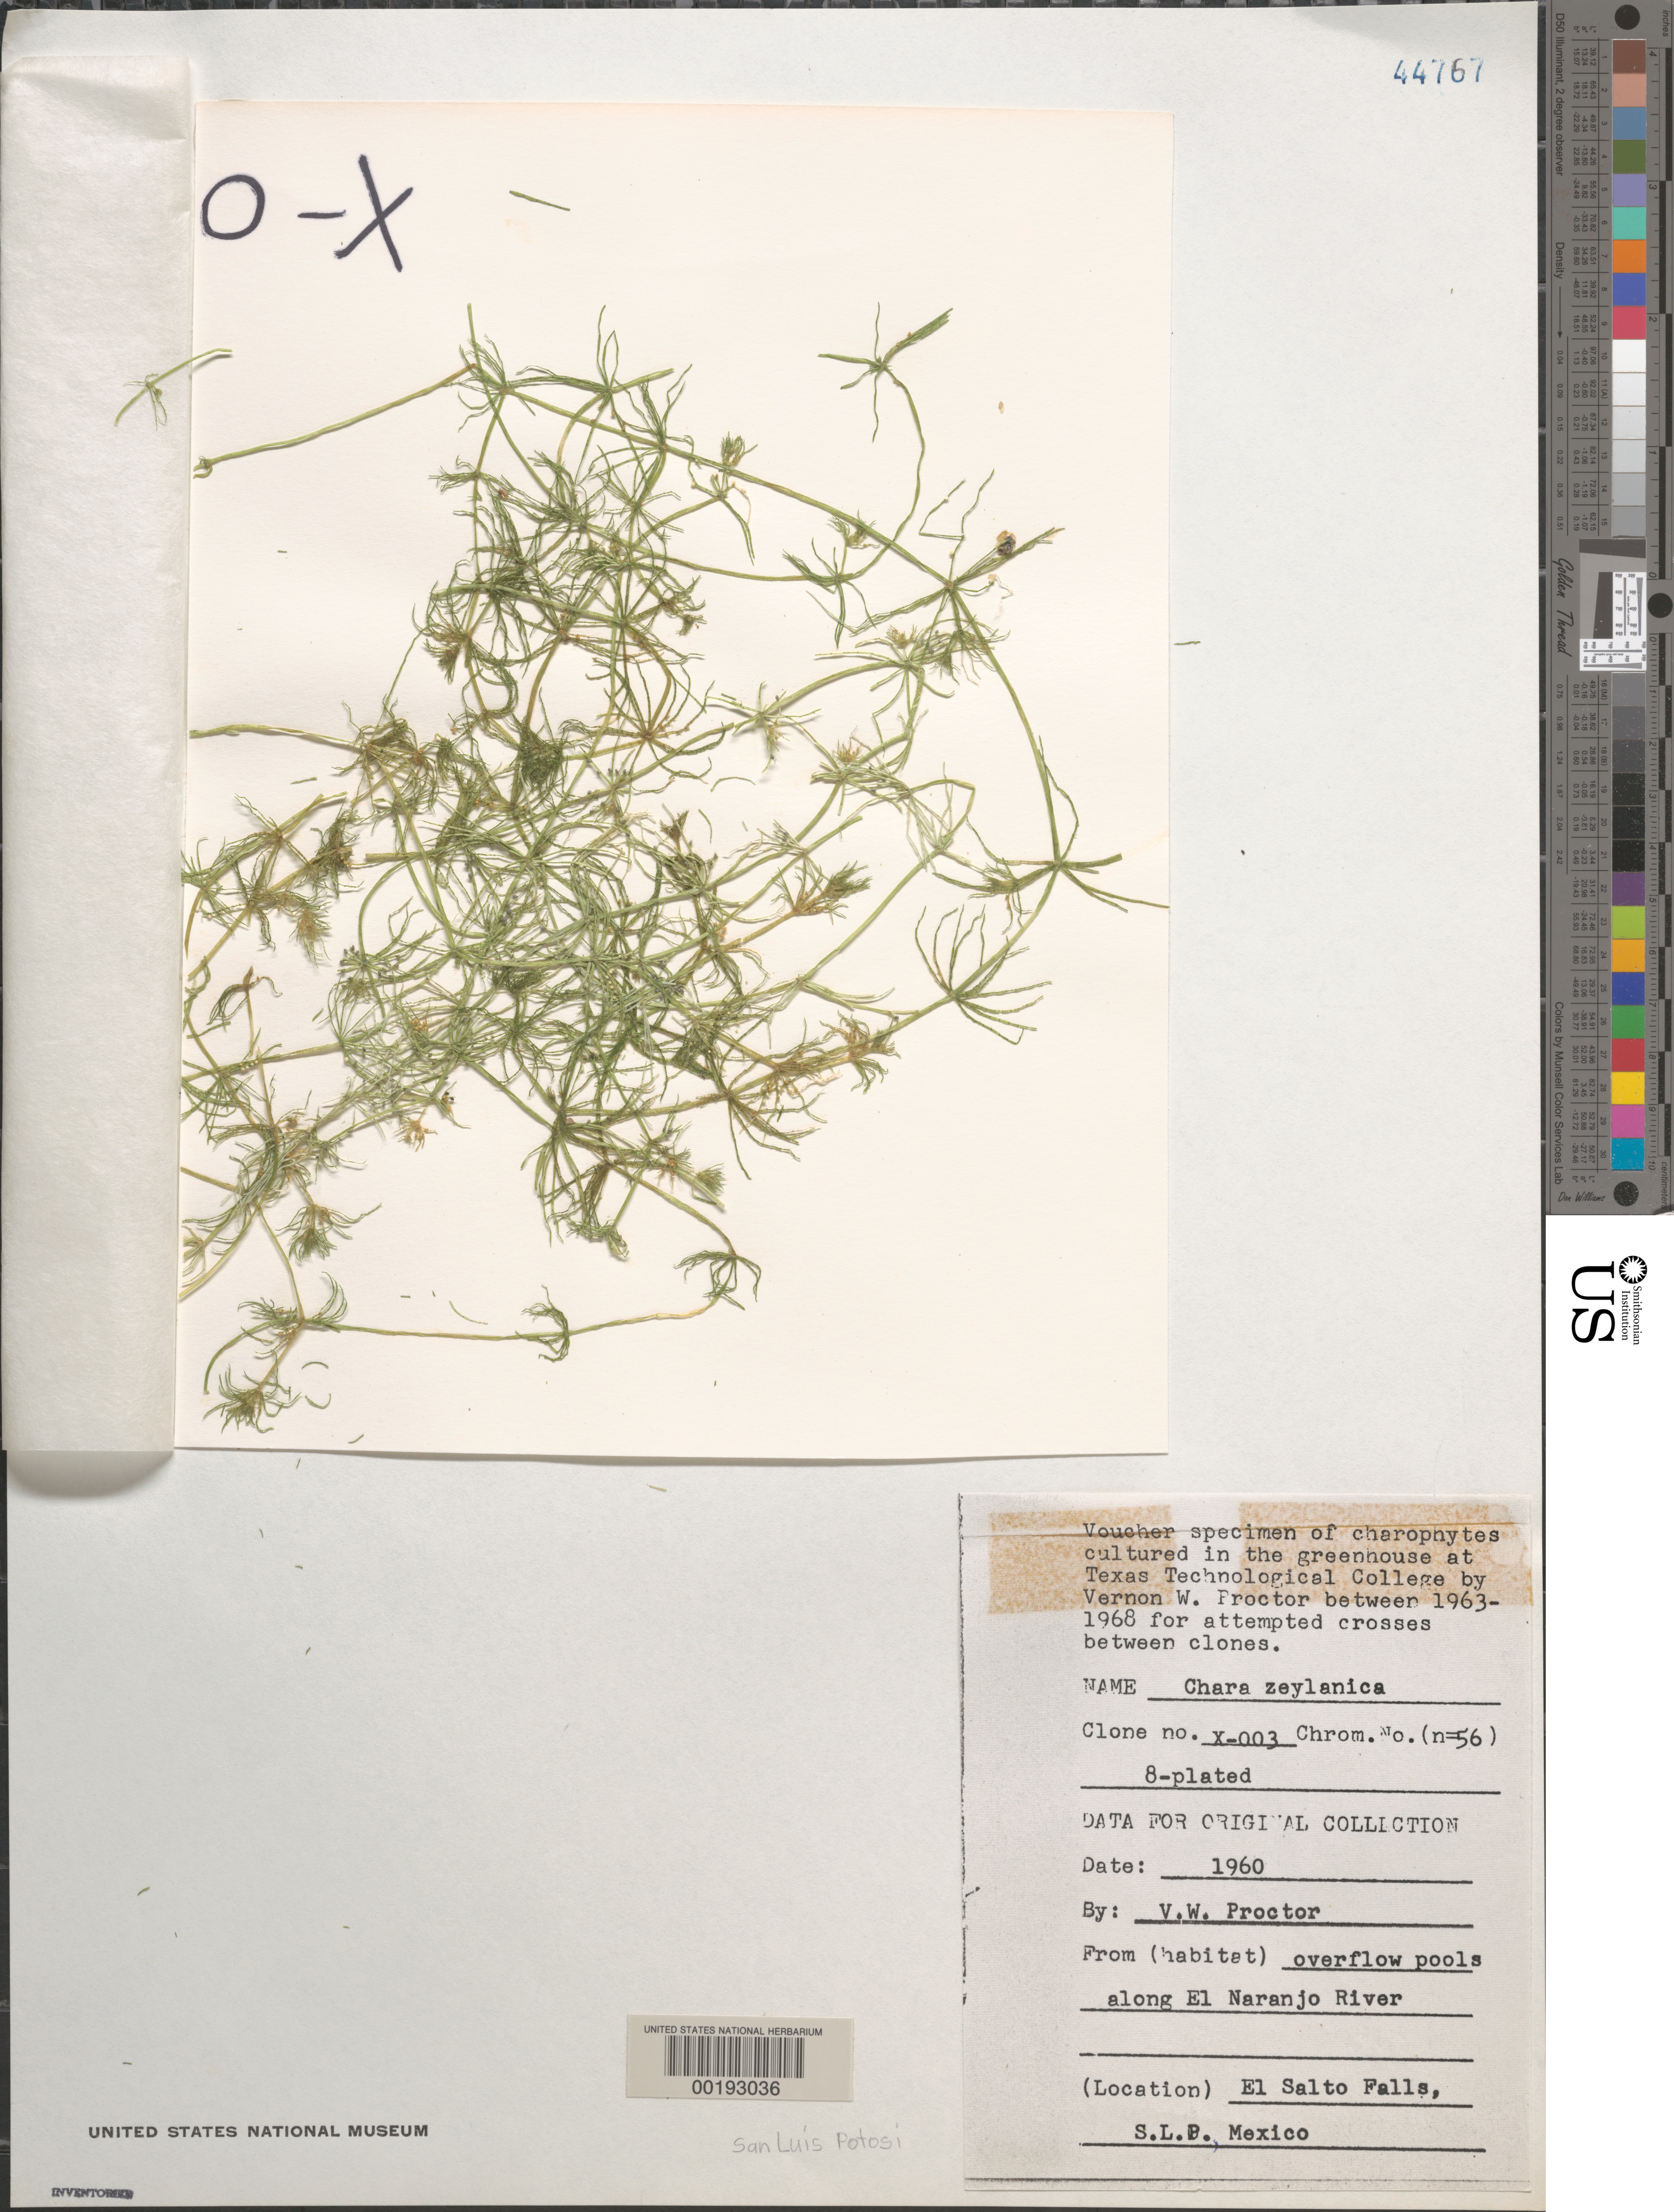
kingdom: Plantae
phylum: Charophyta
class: Charophyceae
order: Charales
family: Characeae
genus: Chara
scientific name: Chara zeylanica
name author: J.G. Klein ex Willd.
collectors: V. Proctor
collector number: X-003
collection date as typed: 1960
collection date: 1960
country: Mexico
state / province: San Luis Potosi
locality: El Naranjo River, El Salto Falls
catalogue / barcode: US 44767